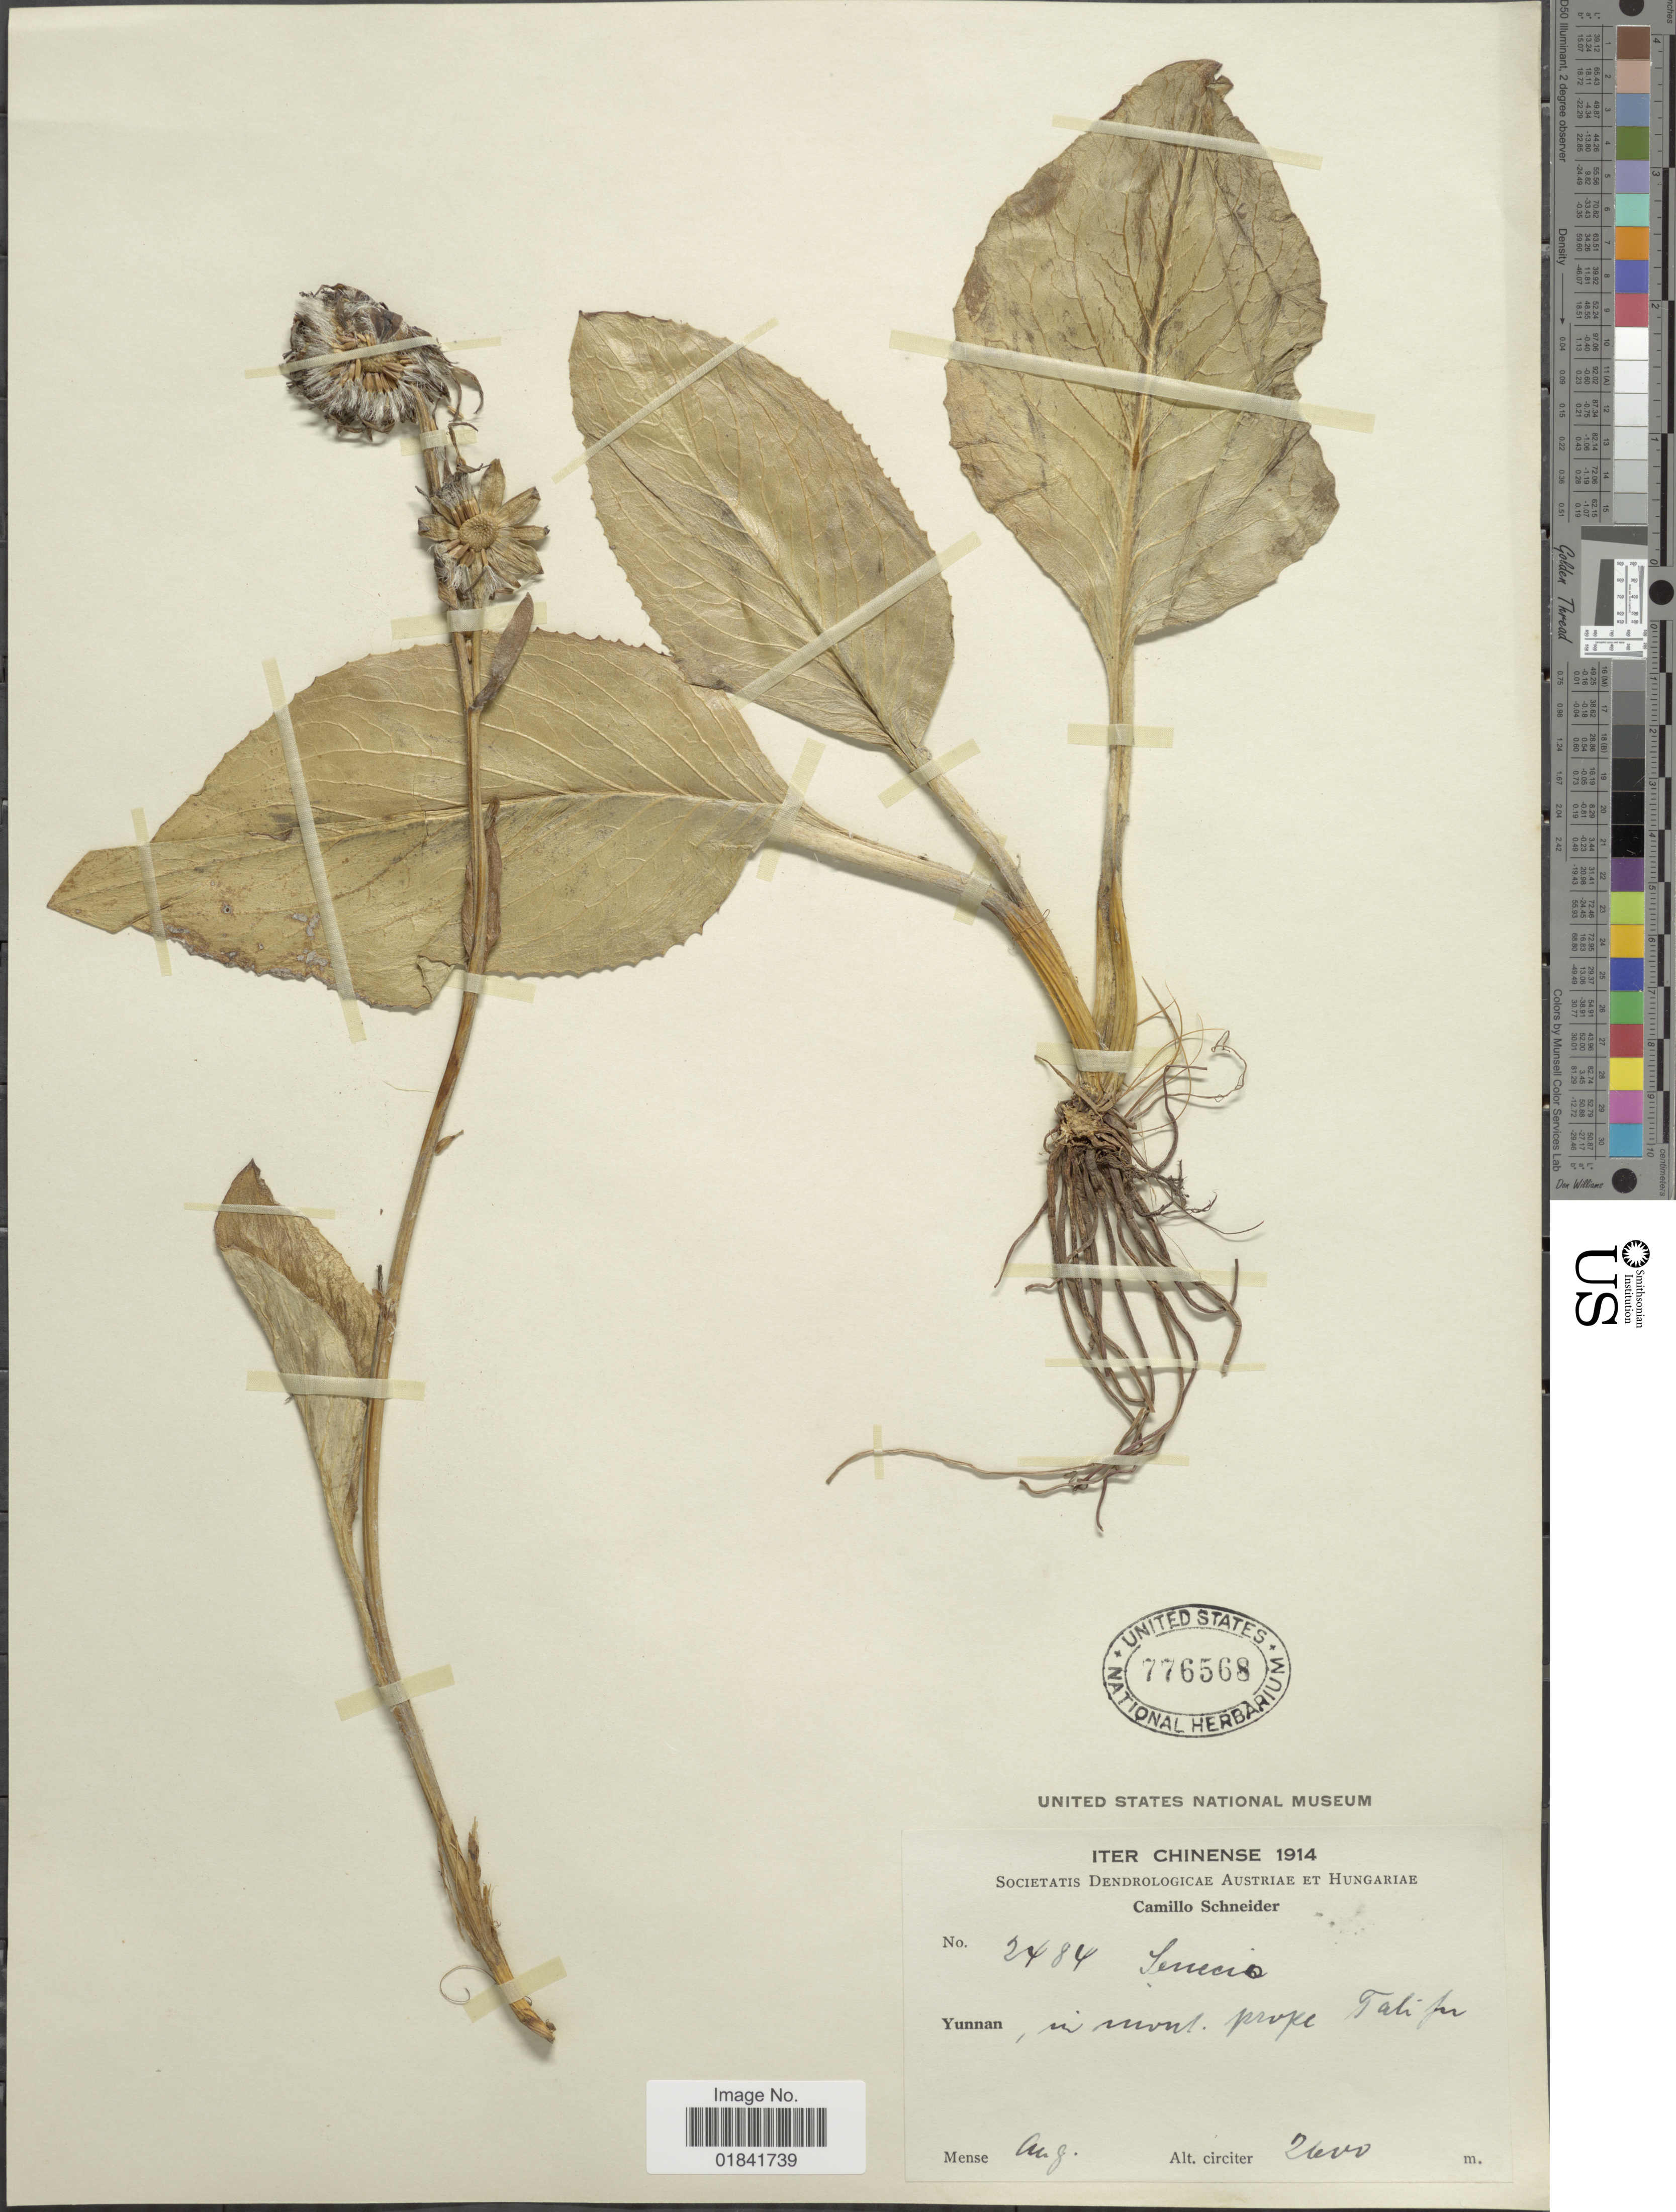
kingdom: Plantae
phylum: Tracheophyta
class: Magnoliopsida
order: Asterales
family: Asteraceae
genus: Senecio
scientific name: Senecio sp.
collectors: C. K. Schneider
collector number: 2484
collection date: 1914-08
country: China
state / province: Yunnan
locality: In mont. prope Talifu [interpreted]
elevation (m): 2600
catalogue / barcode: US 776568